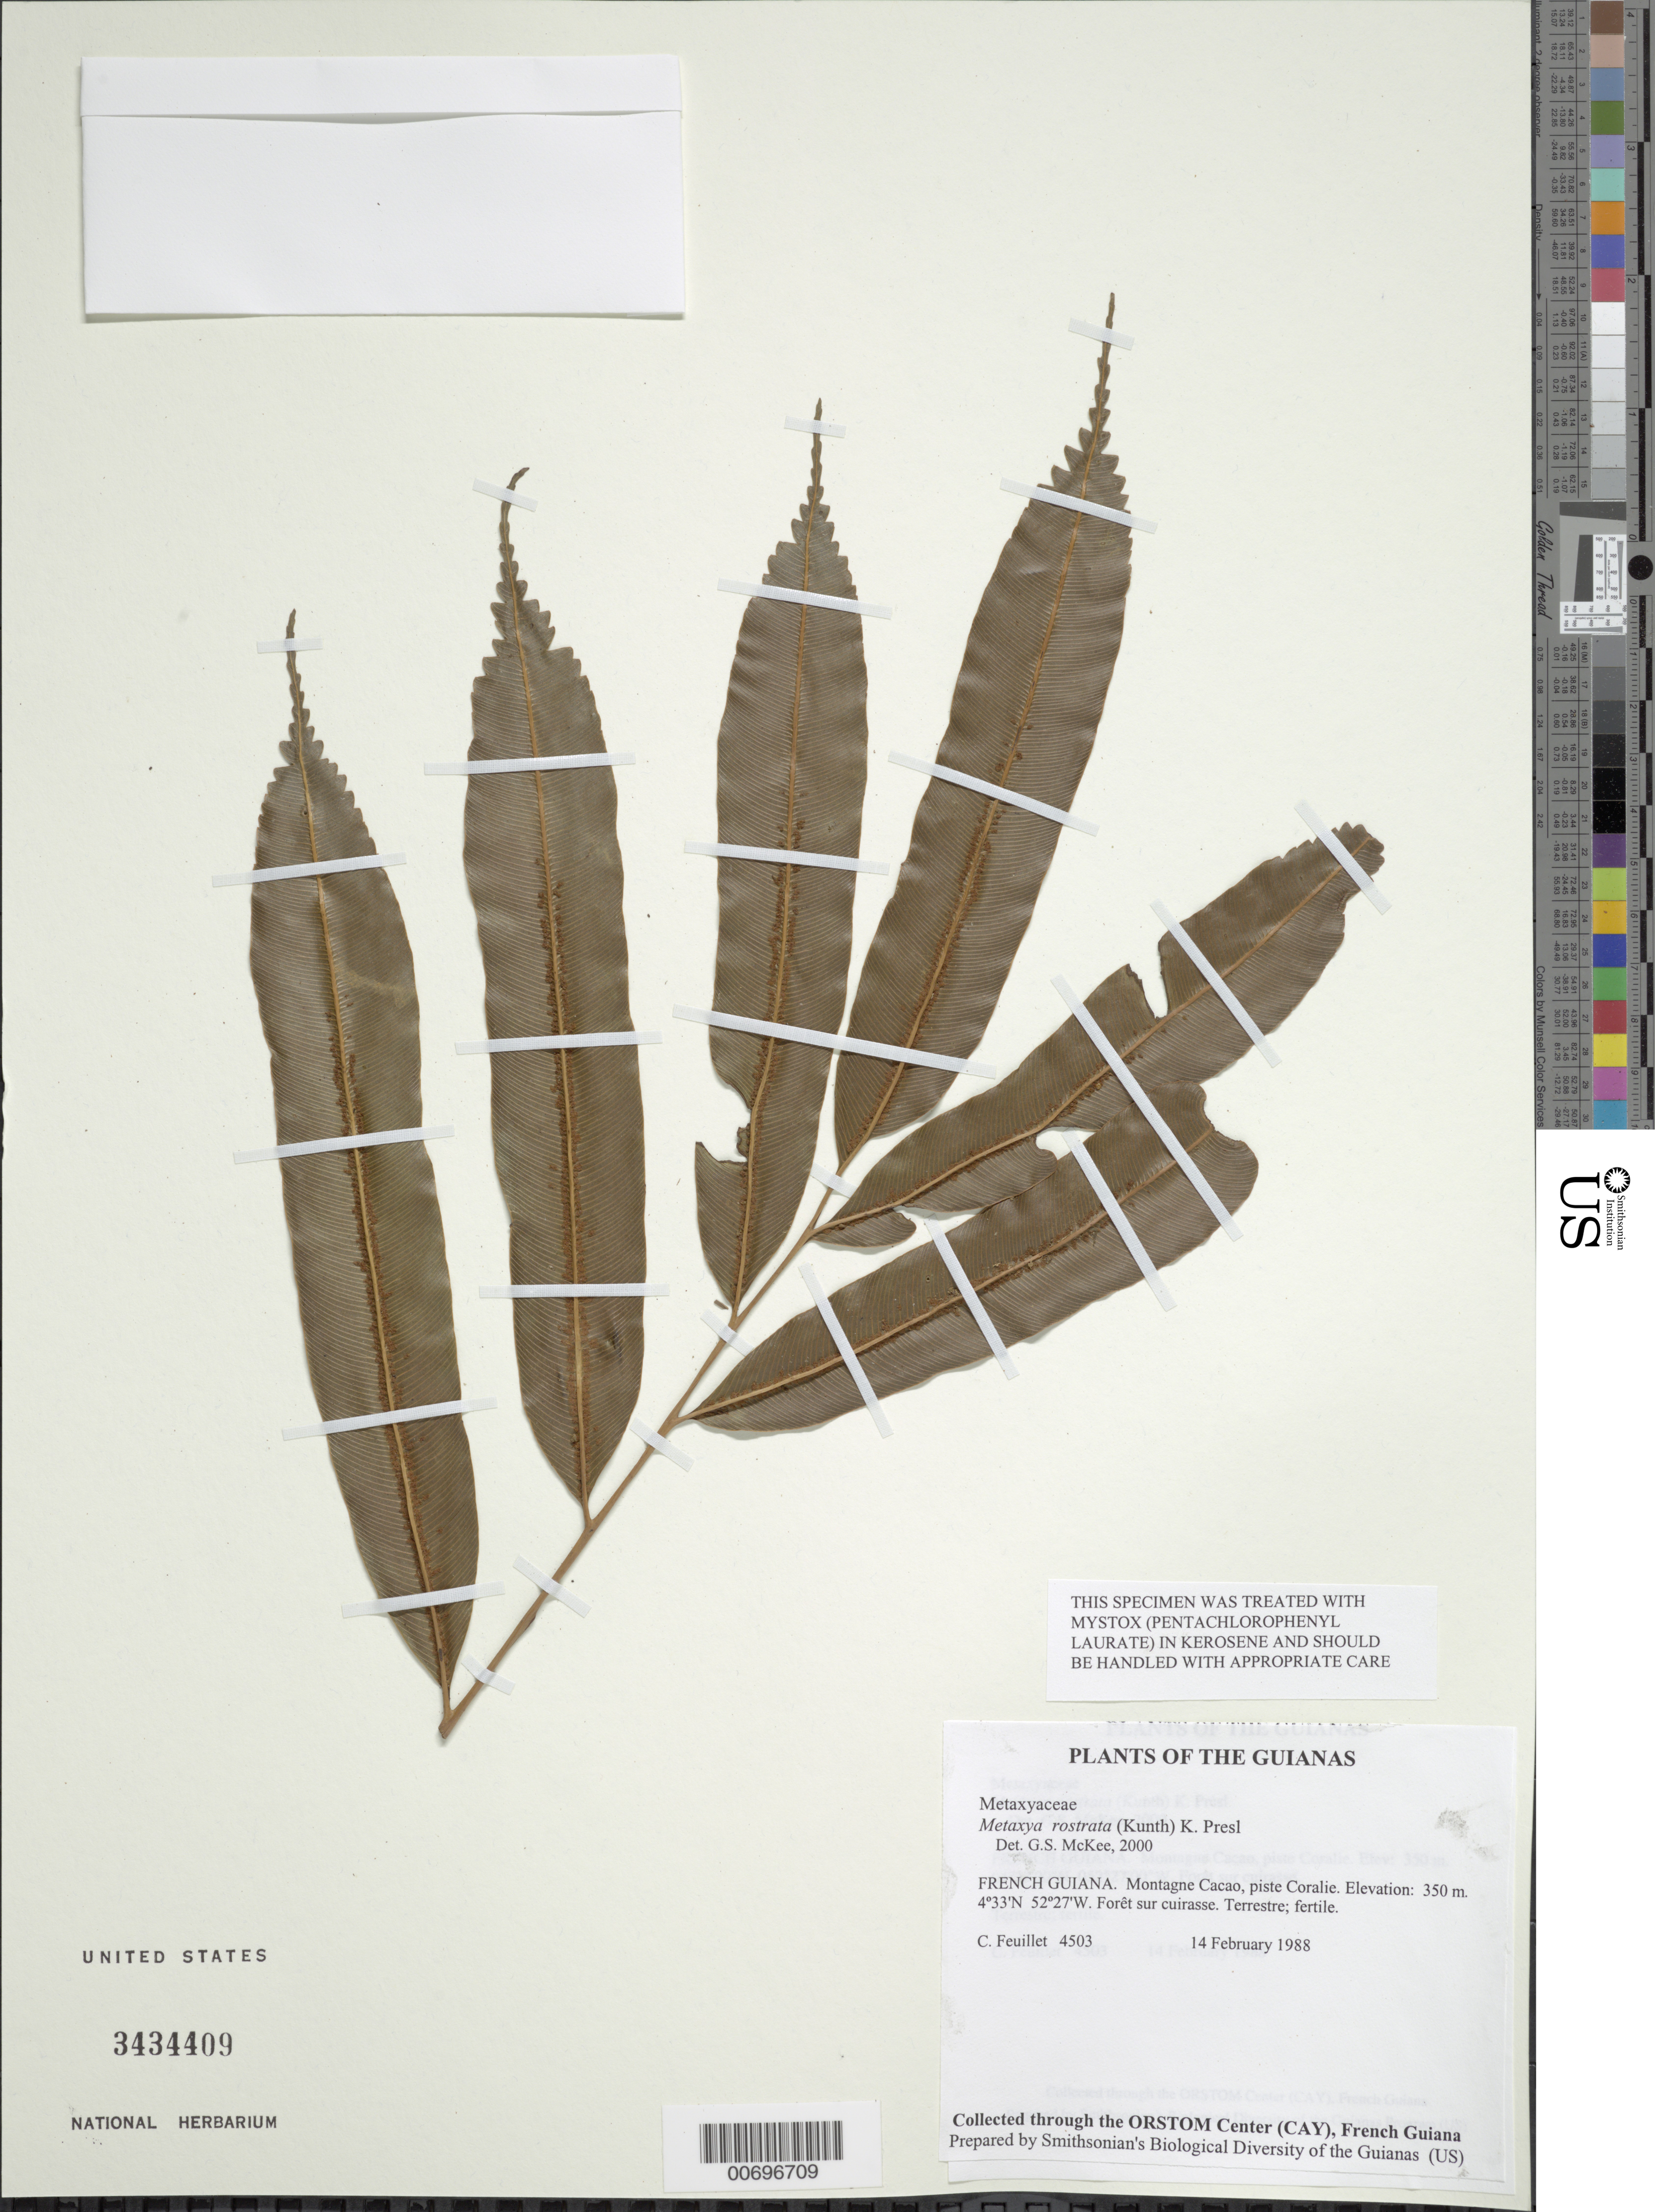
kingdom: Plantae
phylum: Tracheophyta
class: Polypodiopsida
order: Cyatheales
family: Metaxyaceae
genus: Metaxya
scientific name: Metaxya rostrata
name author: (Kunth) C. Presl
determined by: McKee, G. S., (US), NMNH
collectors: C. Feuillet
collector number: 4503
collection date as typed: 14 Feb 1988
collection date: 1988-02-14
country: French Guiana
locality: Montagne Cacao, piste Coralie - Bassin de la Comté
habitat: Forêt sur cuirasse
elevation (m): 350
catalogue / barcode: US 3434409